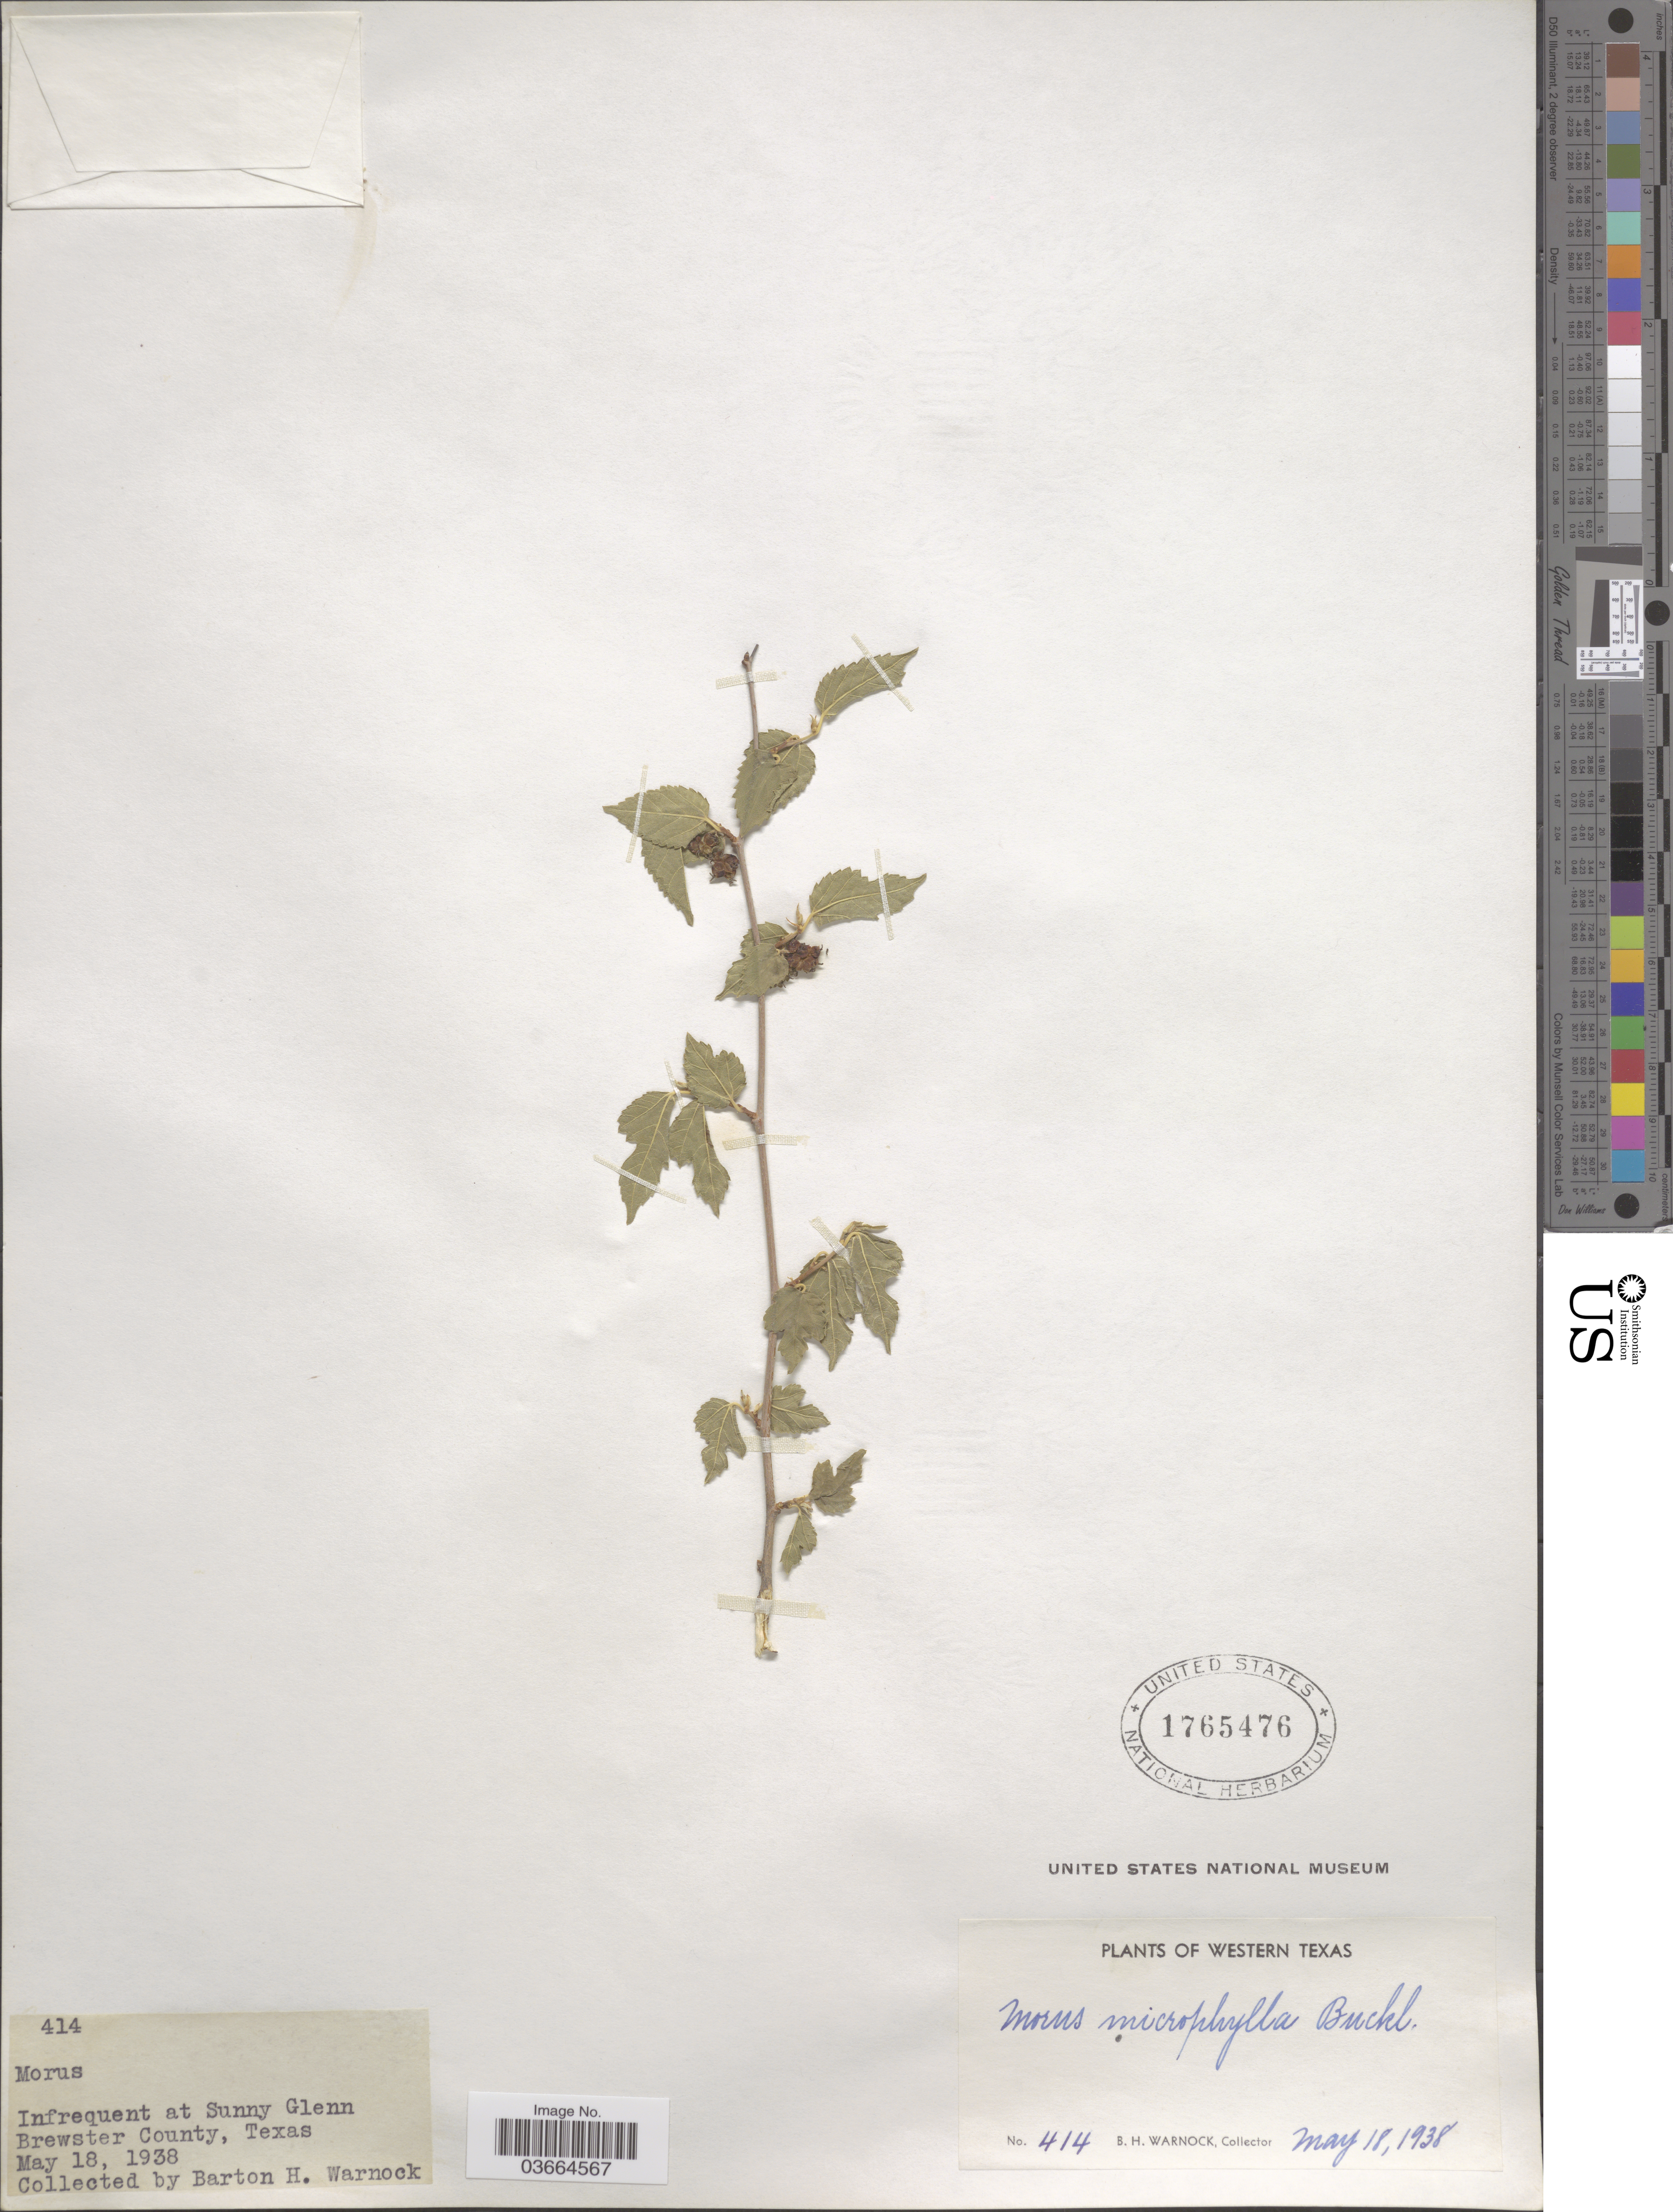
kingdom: Plantae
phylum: Tracheophyta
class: Magnoliopsida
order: Rosales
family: Moraceae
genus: Morus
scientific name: Morus microphylla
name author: Buckley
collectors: B. H. Warnock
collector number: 414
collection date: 1938-05-18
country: United States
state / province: Texas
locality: Western Texas. Infrequent at Sunny Glenn Brewster County.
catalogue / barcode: US 1765476